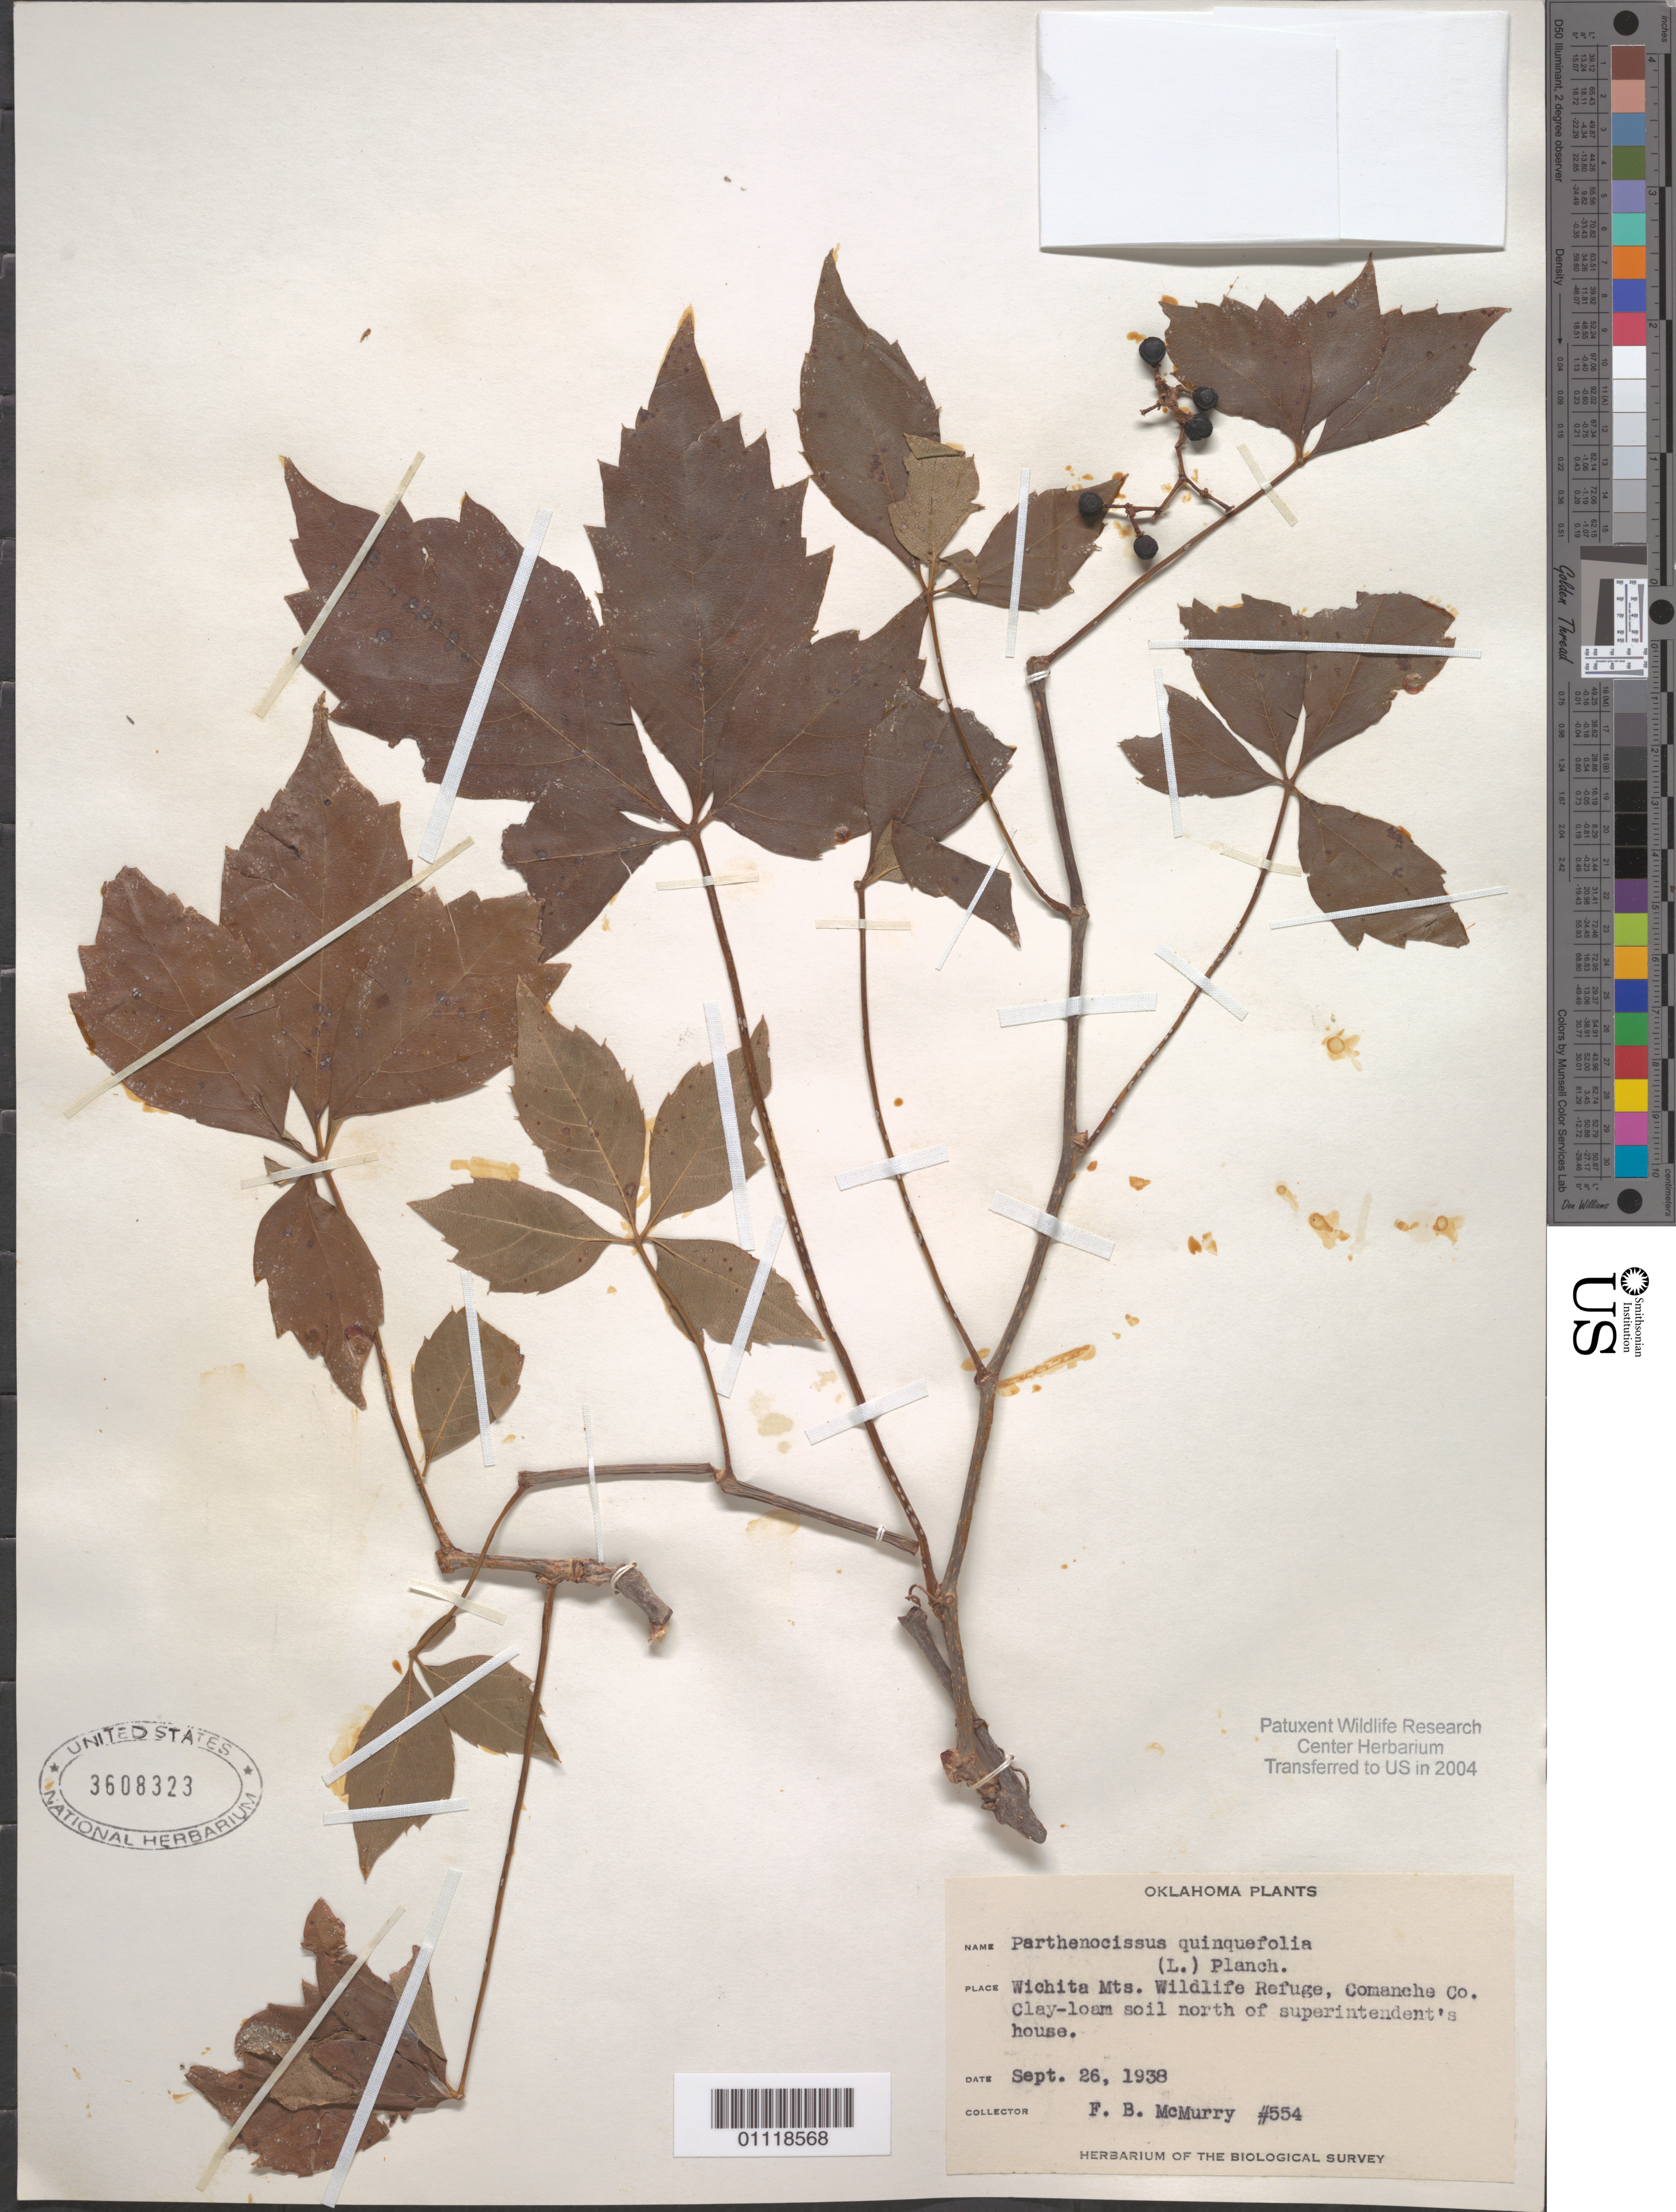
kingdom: Plantae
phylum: Tracheophyta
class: Magnoliopsida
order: Vitales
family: Vitaceae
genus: Parthenocissus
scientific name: Parthenocissus quinquefolia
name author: (L.) Planch.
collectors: F. B. McMurry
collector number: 554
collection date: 1938-09-26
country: United States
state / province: Oklahoma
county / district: Comanche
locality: Wichita Mts. Wildlife Refuge.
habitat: Clay-loam soil.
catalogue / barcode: US 3608323